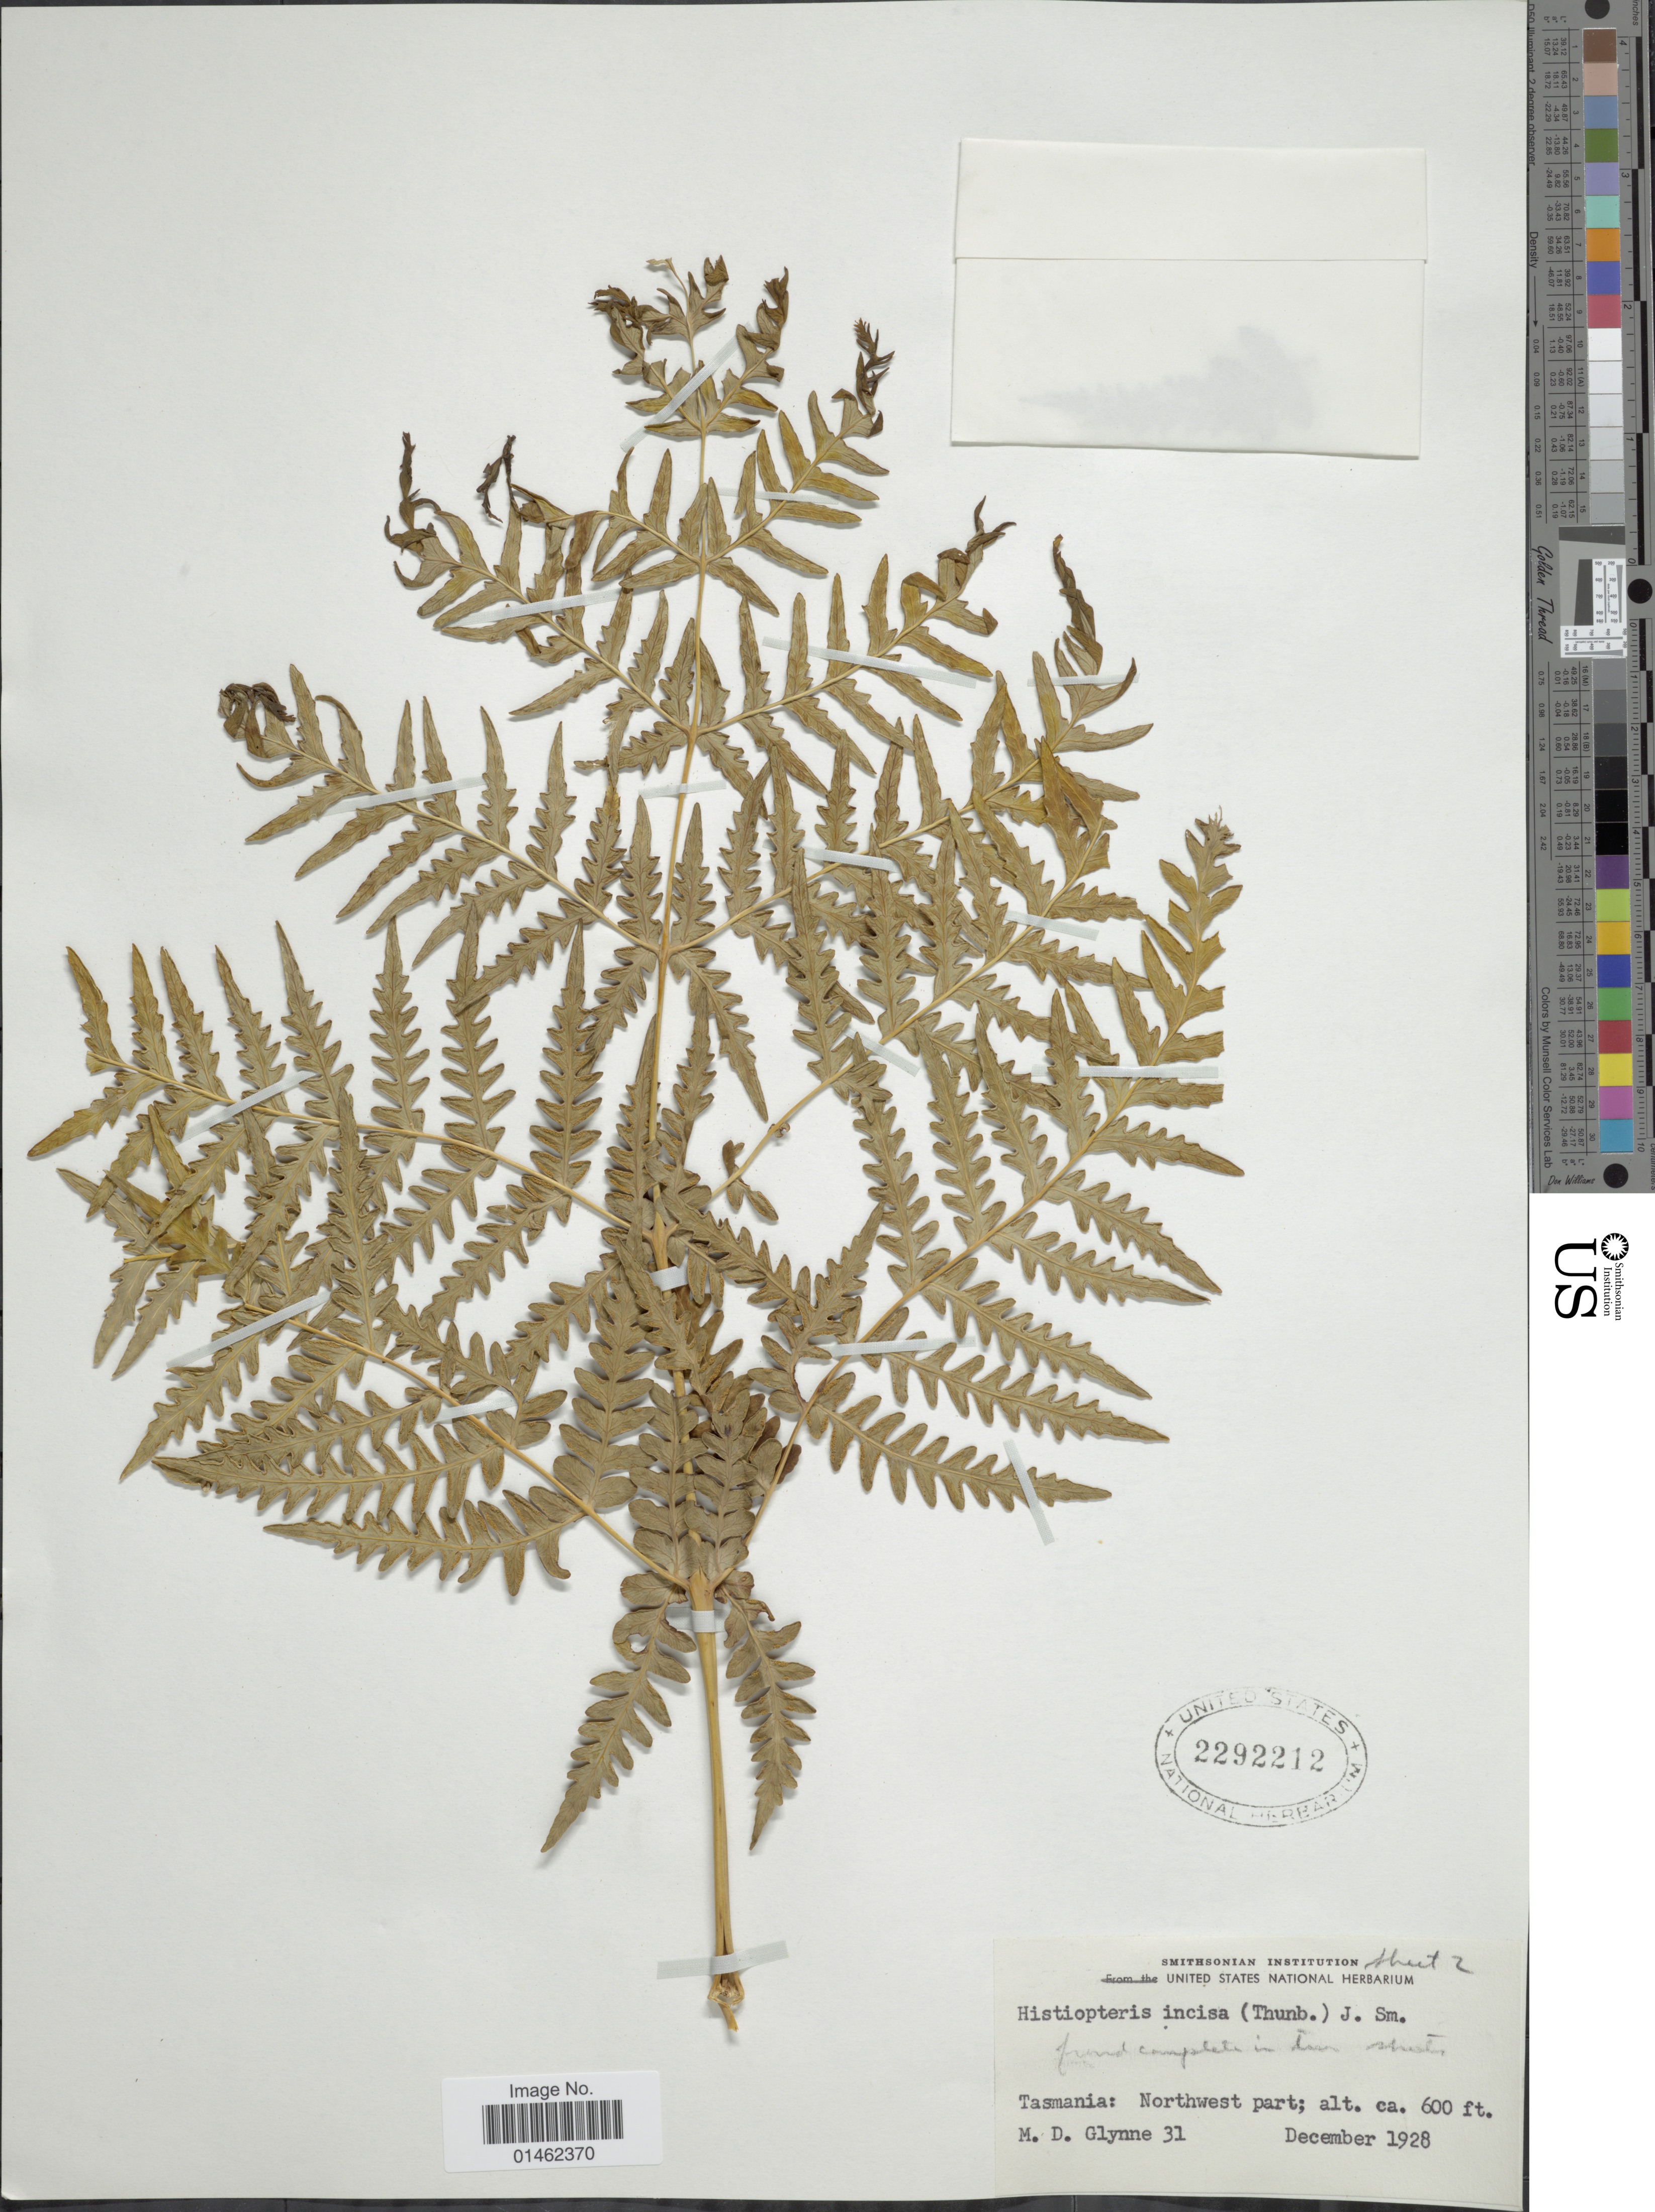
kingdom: Plantae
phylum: Tracheophyta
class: Polypodiopsida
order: Polypodiales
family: Dennstaedtiaceae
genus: Histiopteris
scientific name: Histiopteris incisa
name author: (Thunb.) J. Sm.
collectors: M. Glynne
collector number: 31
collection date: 1928-12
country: Australia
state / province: Tasmania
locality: Northwest part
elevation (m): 183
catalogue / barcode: US 2292212